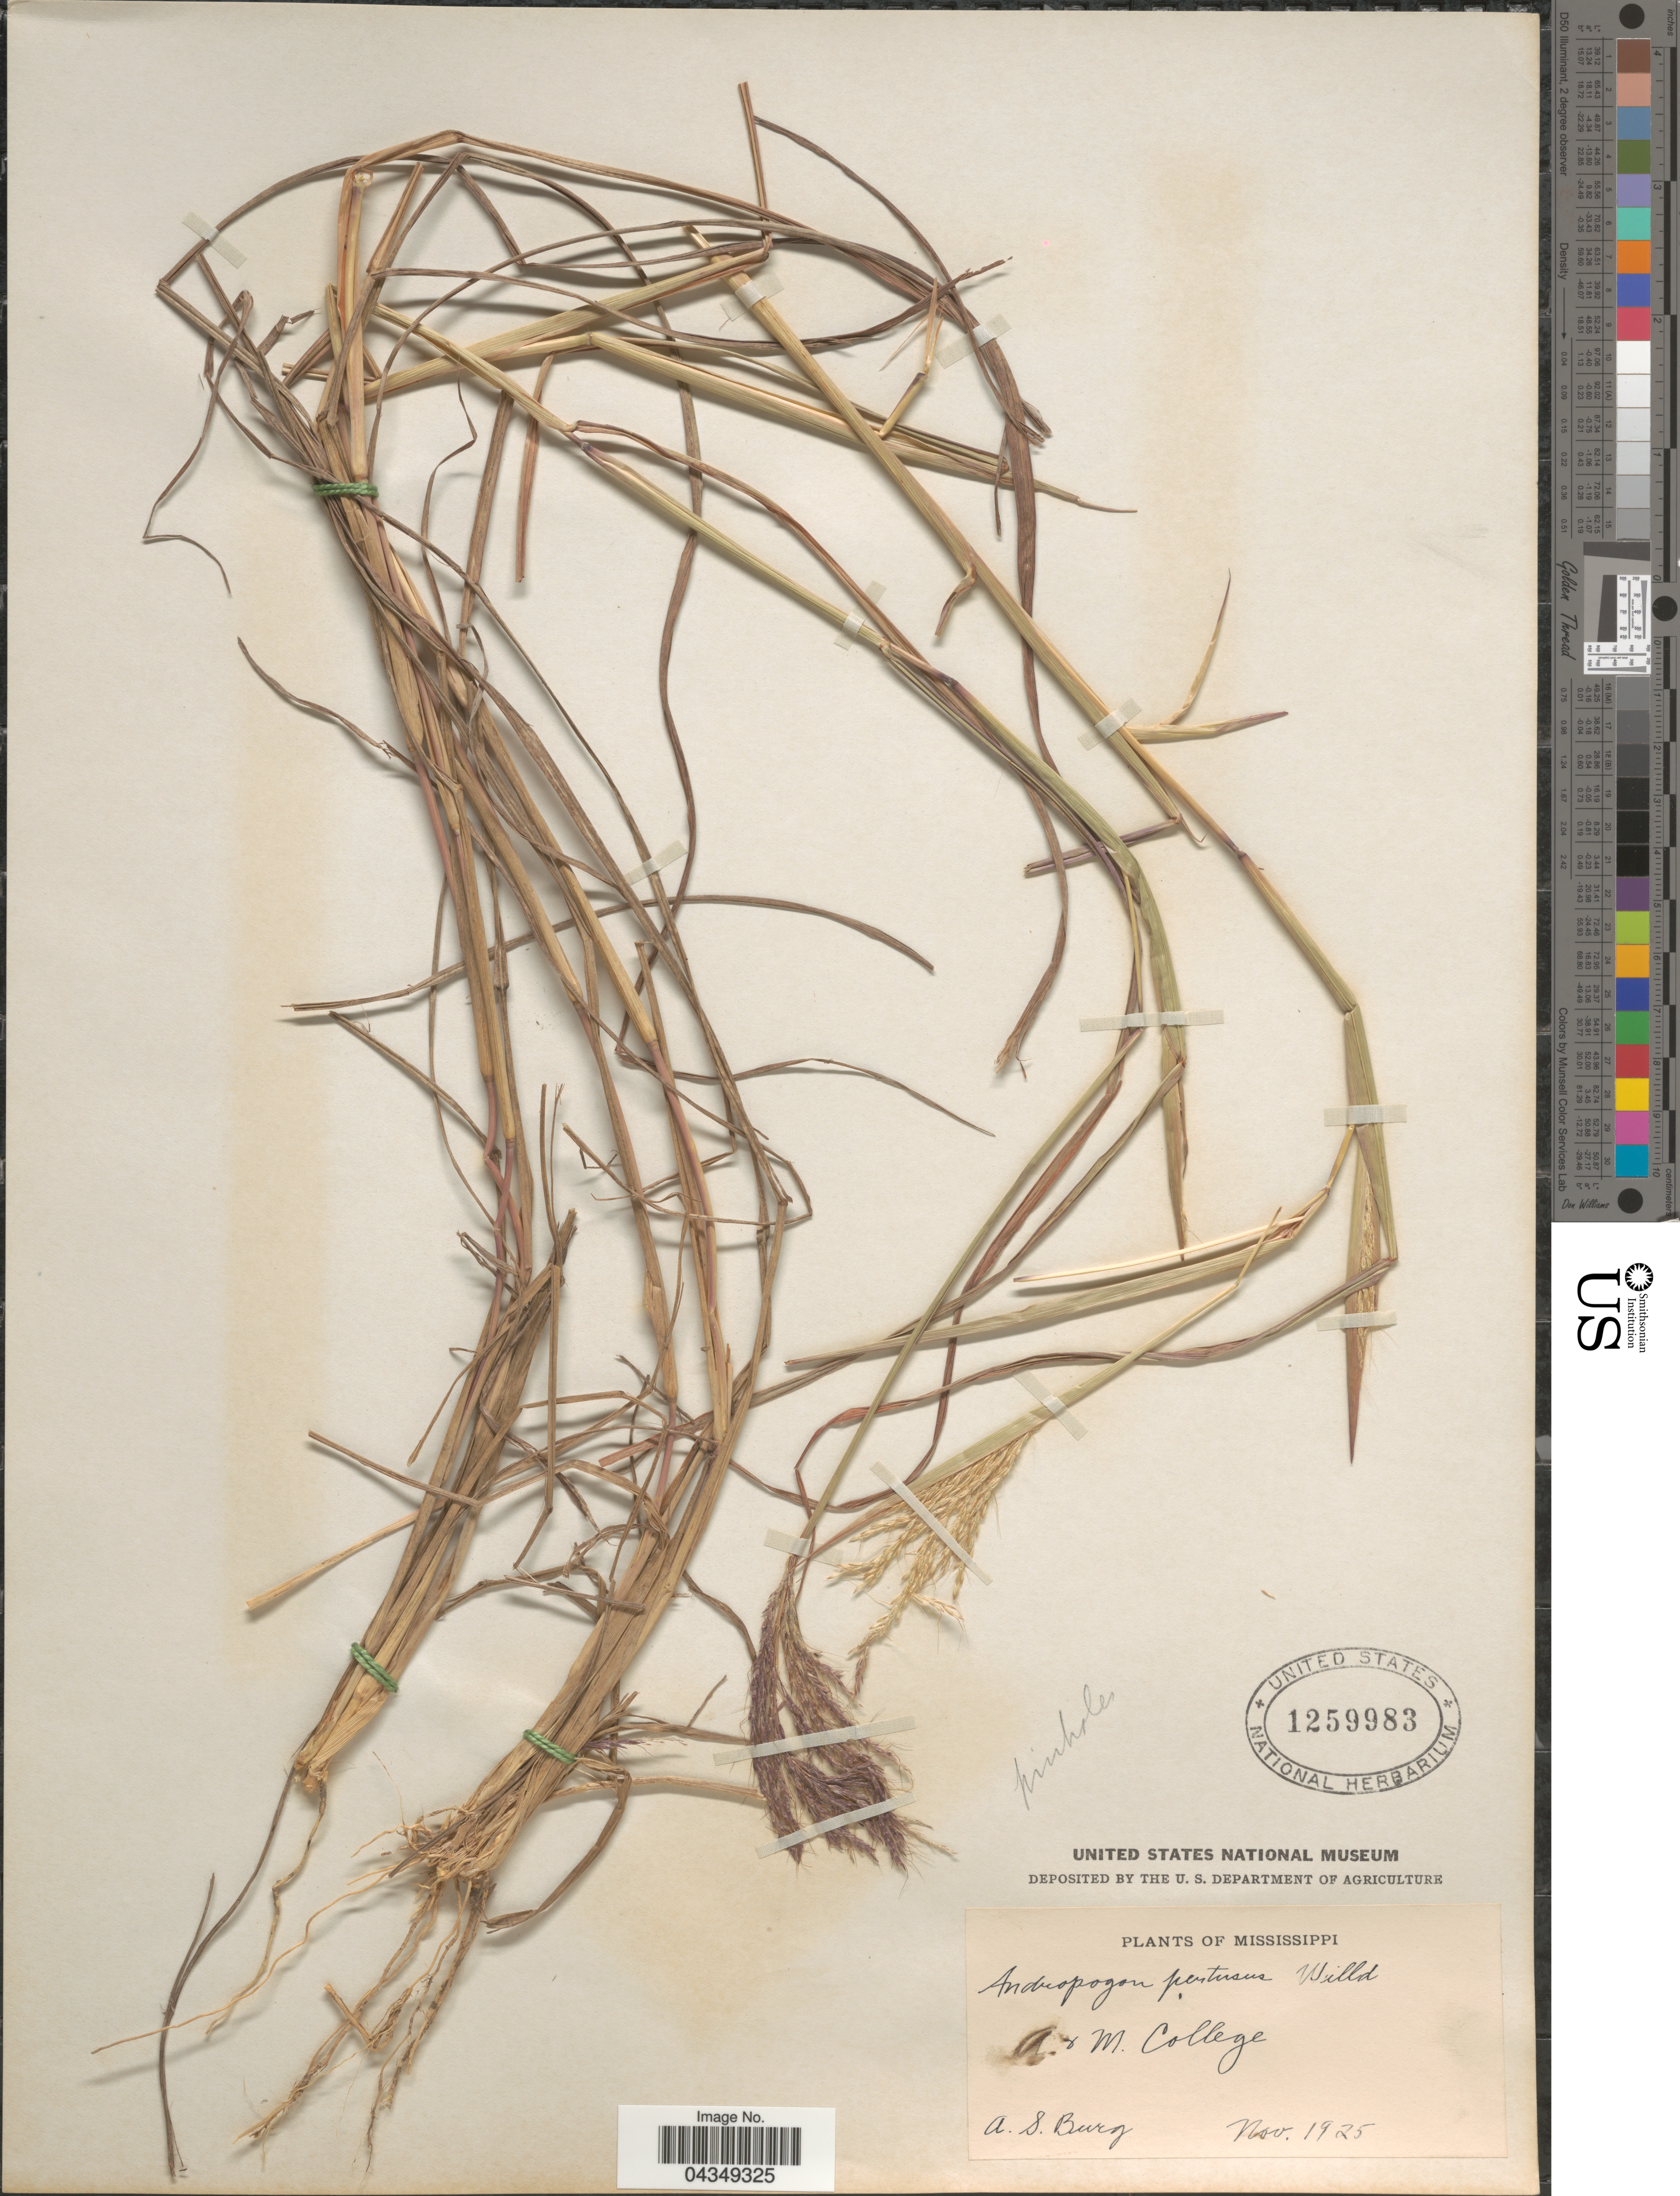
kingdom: Plantae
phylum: Tracheophyta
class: Liliopsida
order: Poales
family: Poaceae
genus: Bothriochloa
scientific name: Bothriochloa pertusa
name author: (L.) A. Camus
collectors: A. Burg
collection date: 1925-11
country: United States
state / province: Mississippi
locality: A. & M. College.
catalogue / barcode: US 1259983